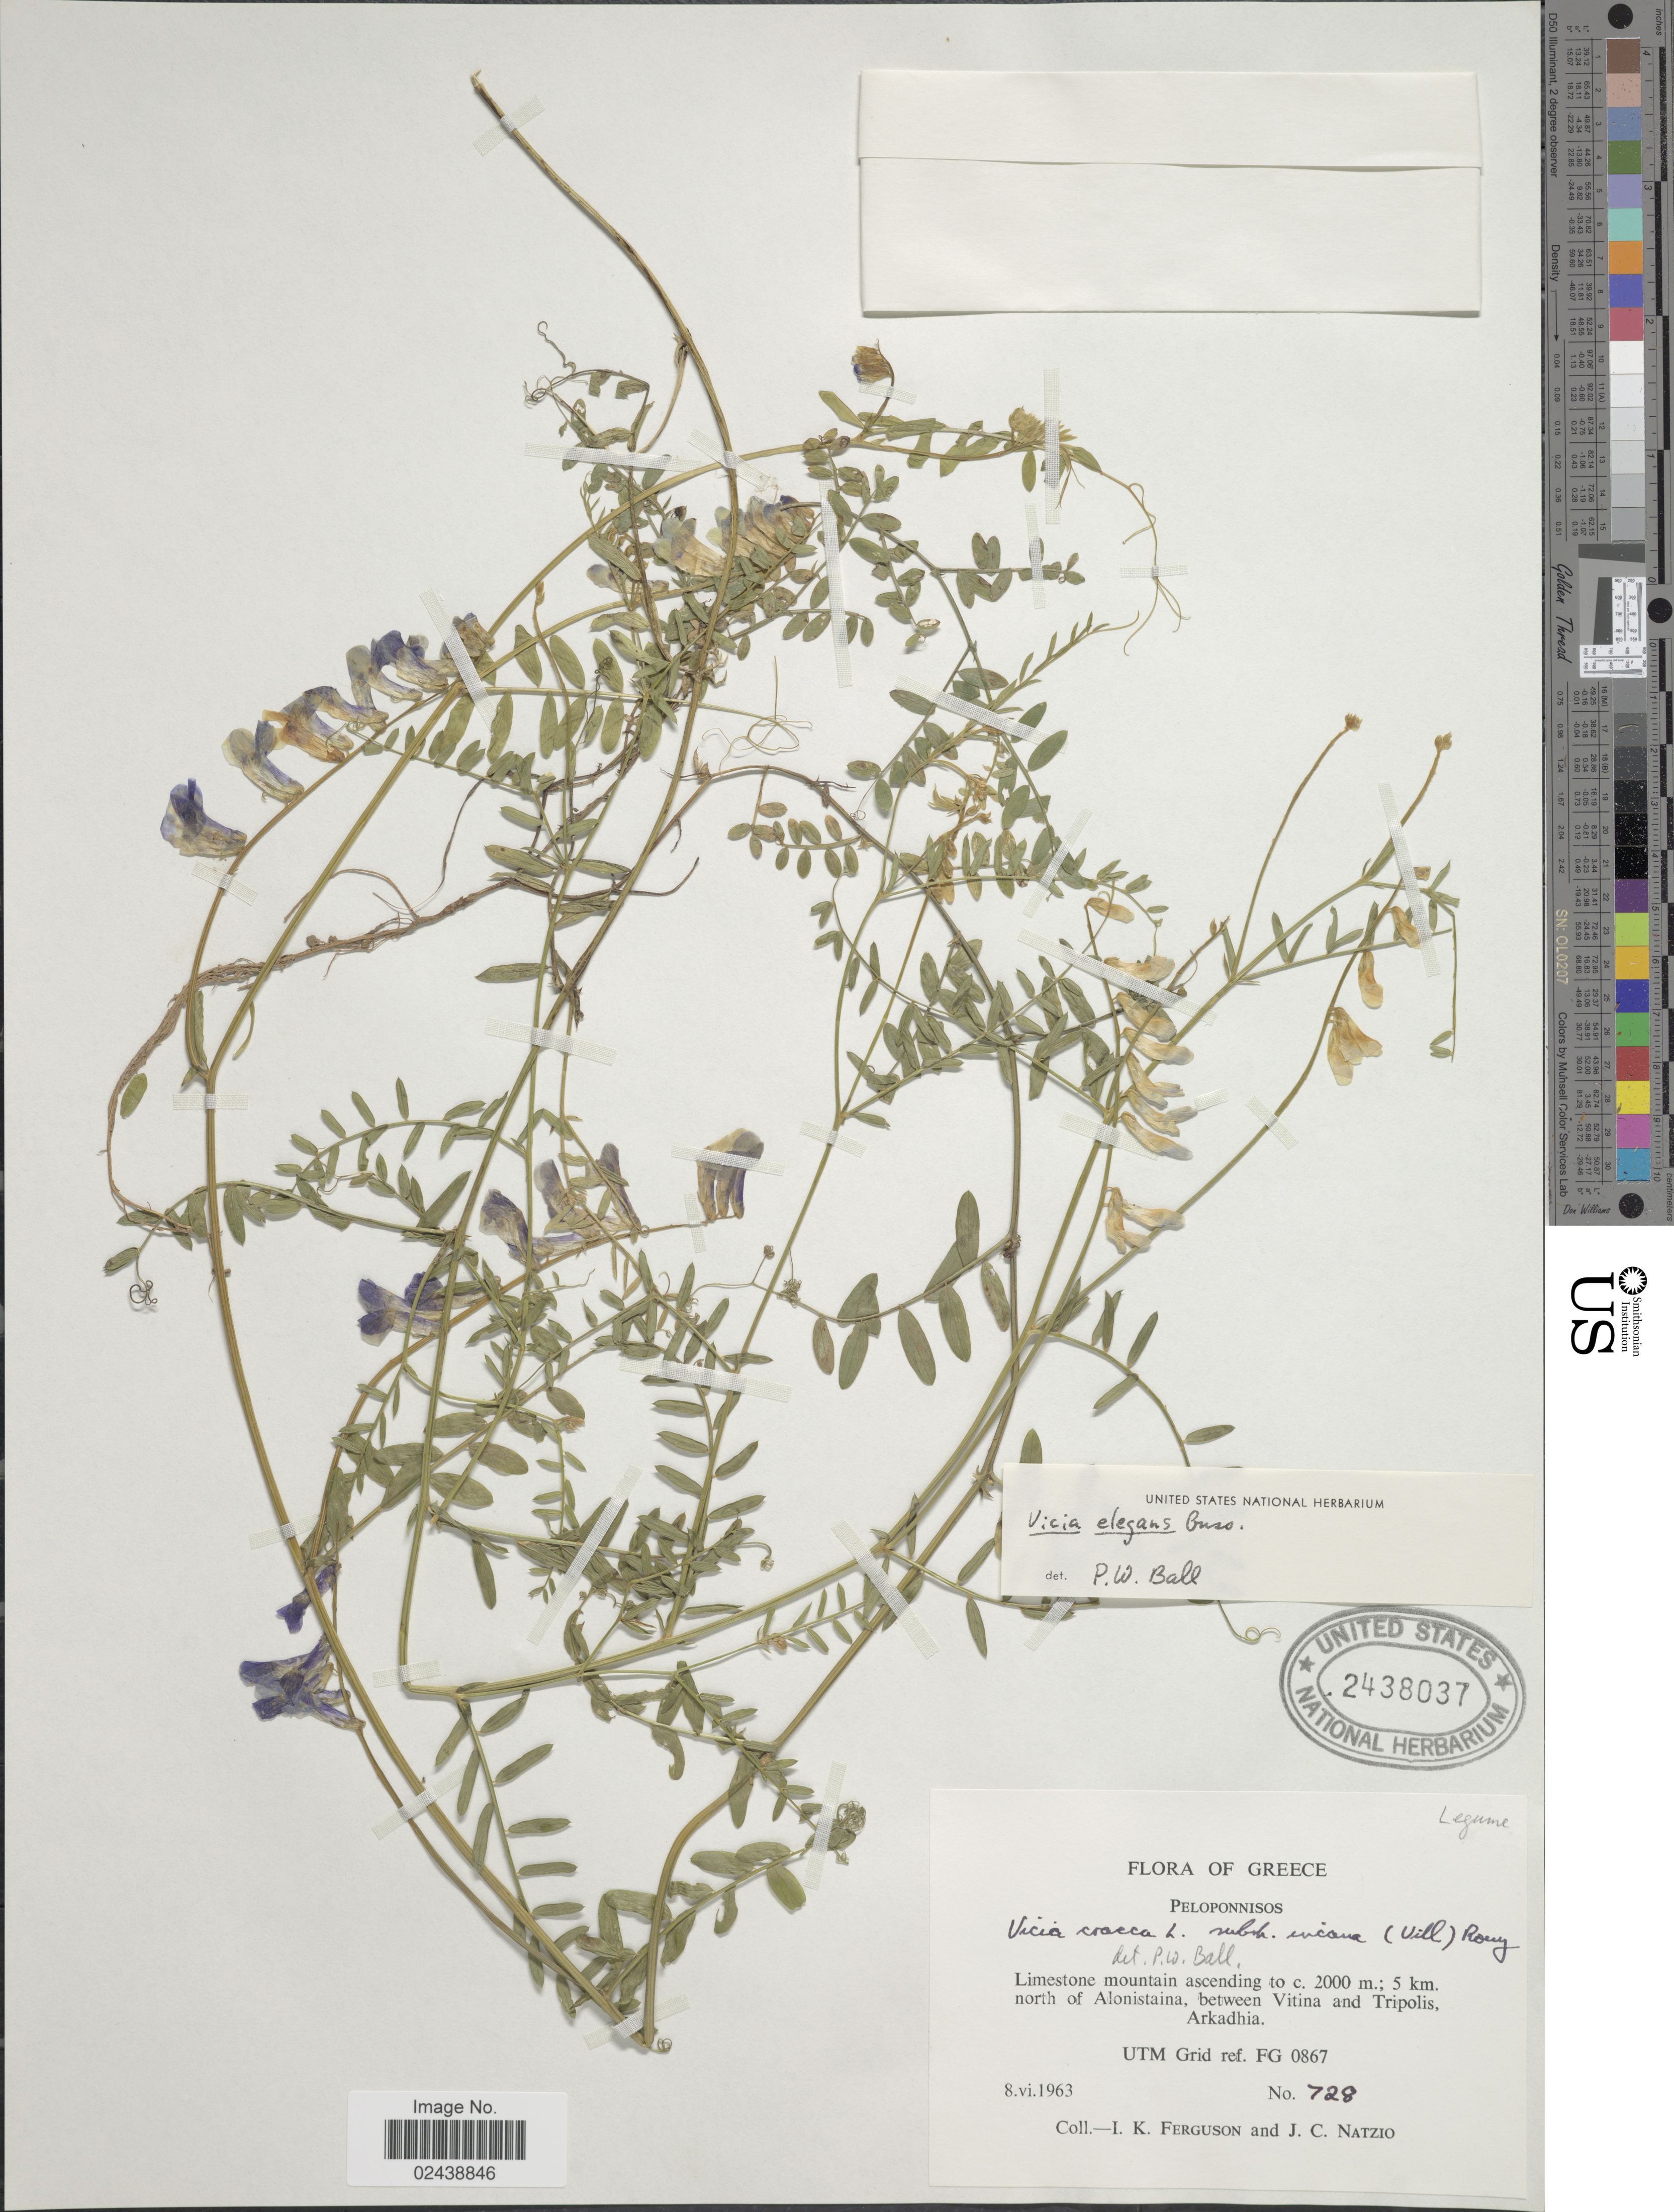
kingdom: Plantae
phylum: Tracheophyta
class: Magnoliopsida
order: Fabales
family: Fabaceae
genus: Vicia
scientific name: Vicia elegans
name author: Gussone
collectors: I. K. Ferguson & J. Natzio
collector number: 728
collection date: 1963-06-08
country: Greece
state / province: Peloponnese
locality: Peloponnisos. 5 km. north of Alonistaina, between Vitiba and Tripolis, Arkadhia. UTM Grid ref. FG 0867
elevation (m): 2000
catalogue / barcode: US 2438037